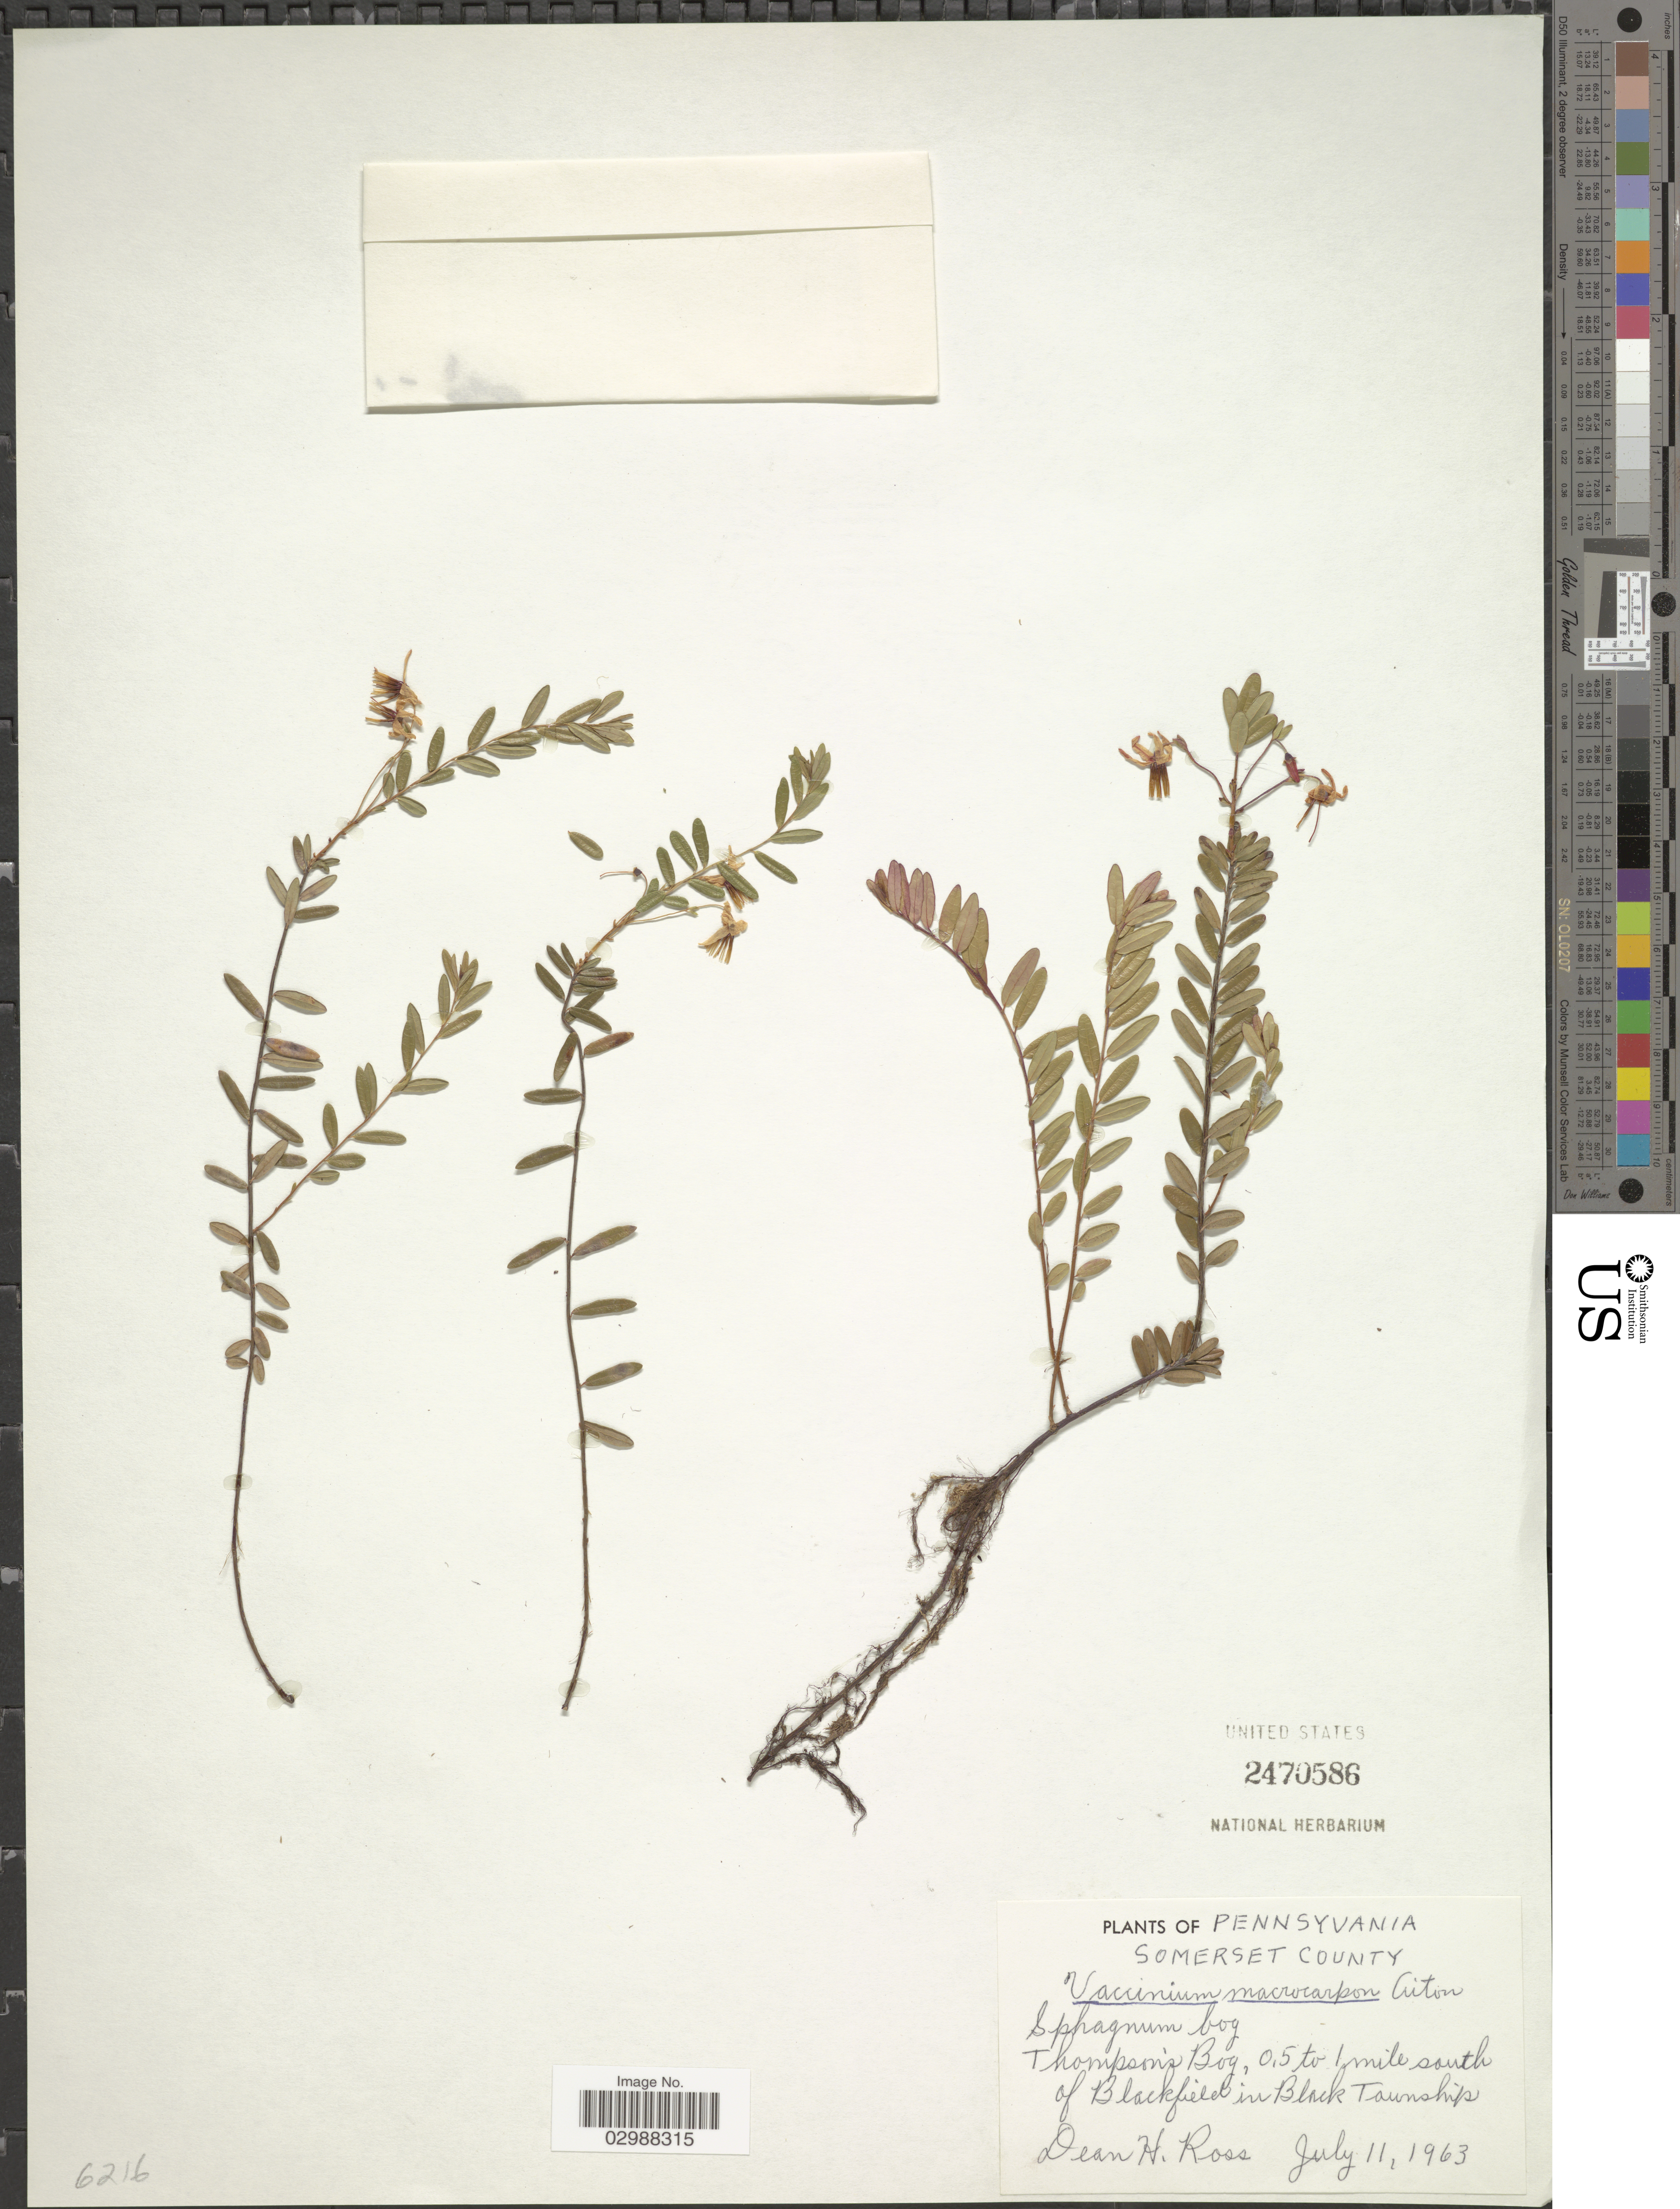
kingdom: Plantae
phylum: Tracheophyta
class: Magnoliopsida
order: Ericales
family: Ericaceae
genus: Vaccinium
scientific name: Vaccinium macrocarpon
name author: Aiton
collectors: D. Ross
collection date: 1963-07-11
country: United States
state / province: Pennsylvania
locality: Somerset County. Thompson's Bog, 0.5 to 1 mile south of Blackfield in Black Township.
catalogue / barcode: US 2470586